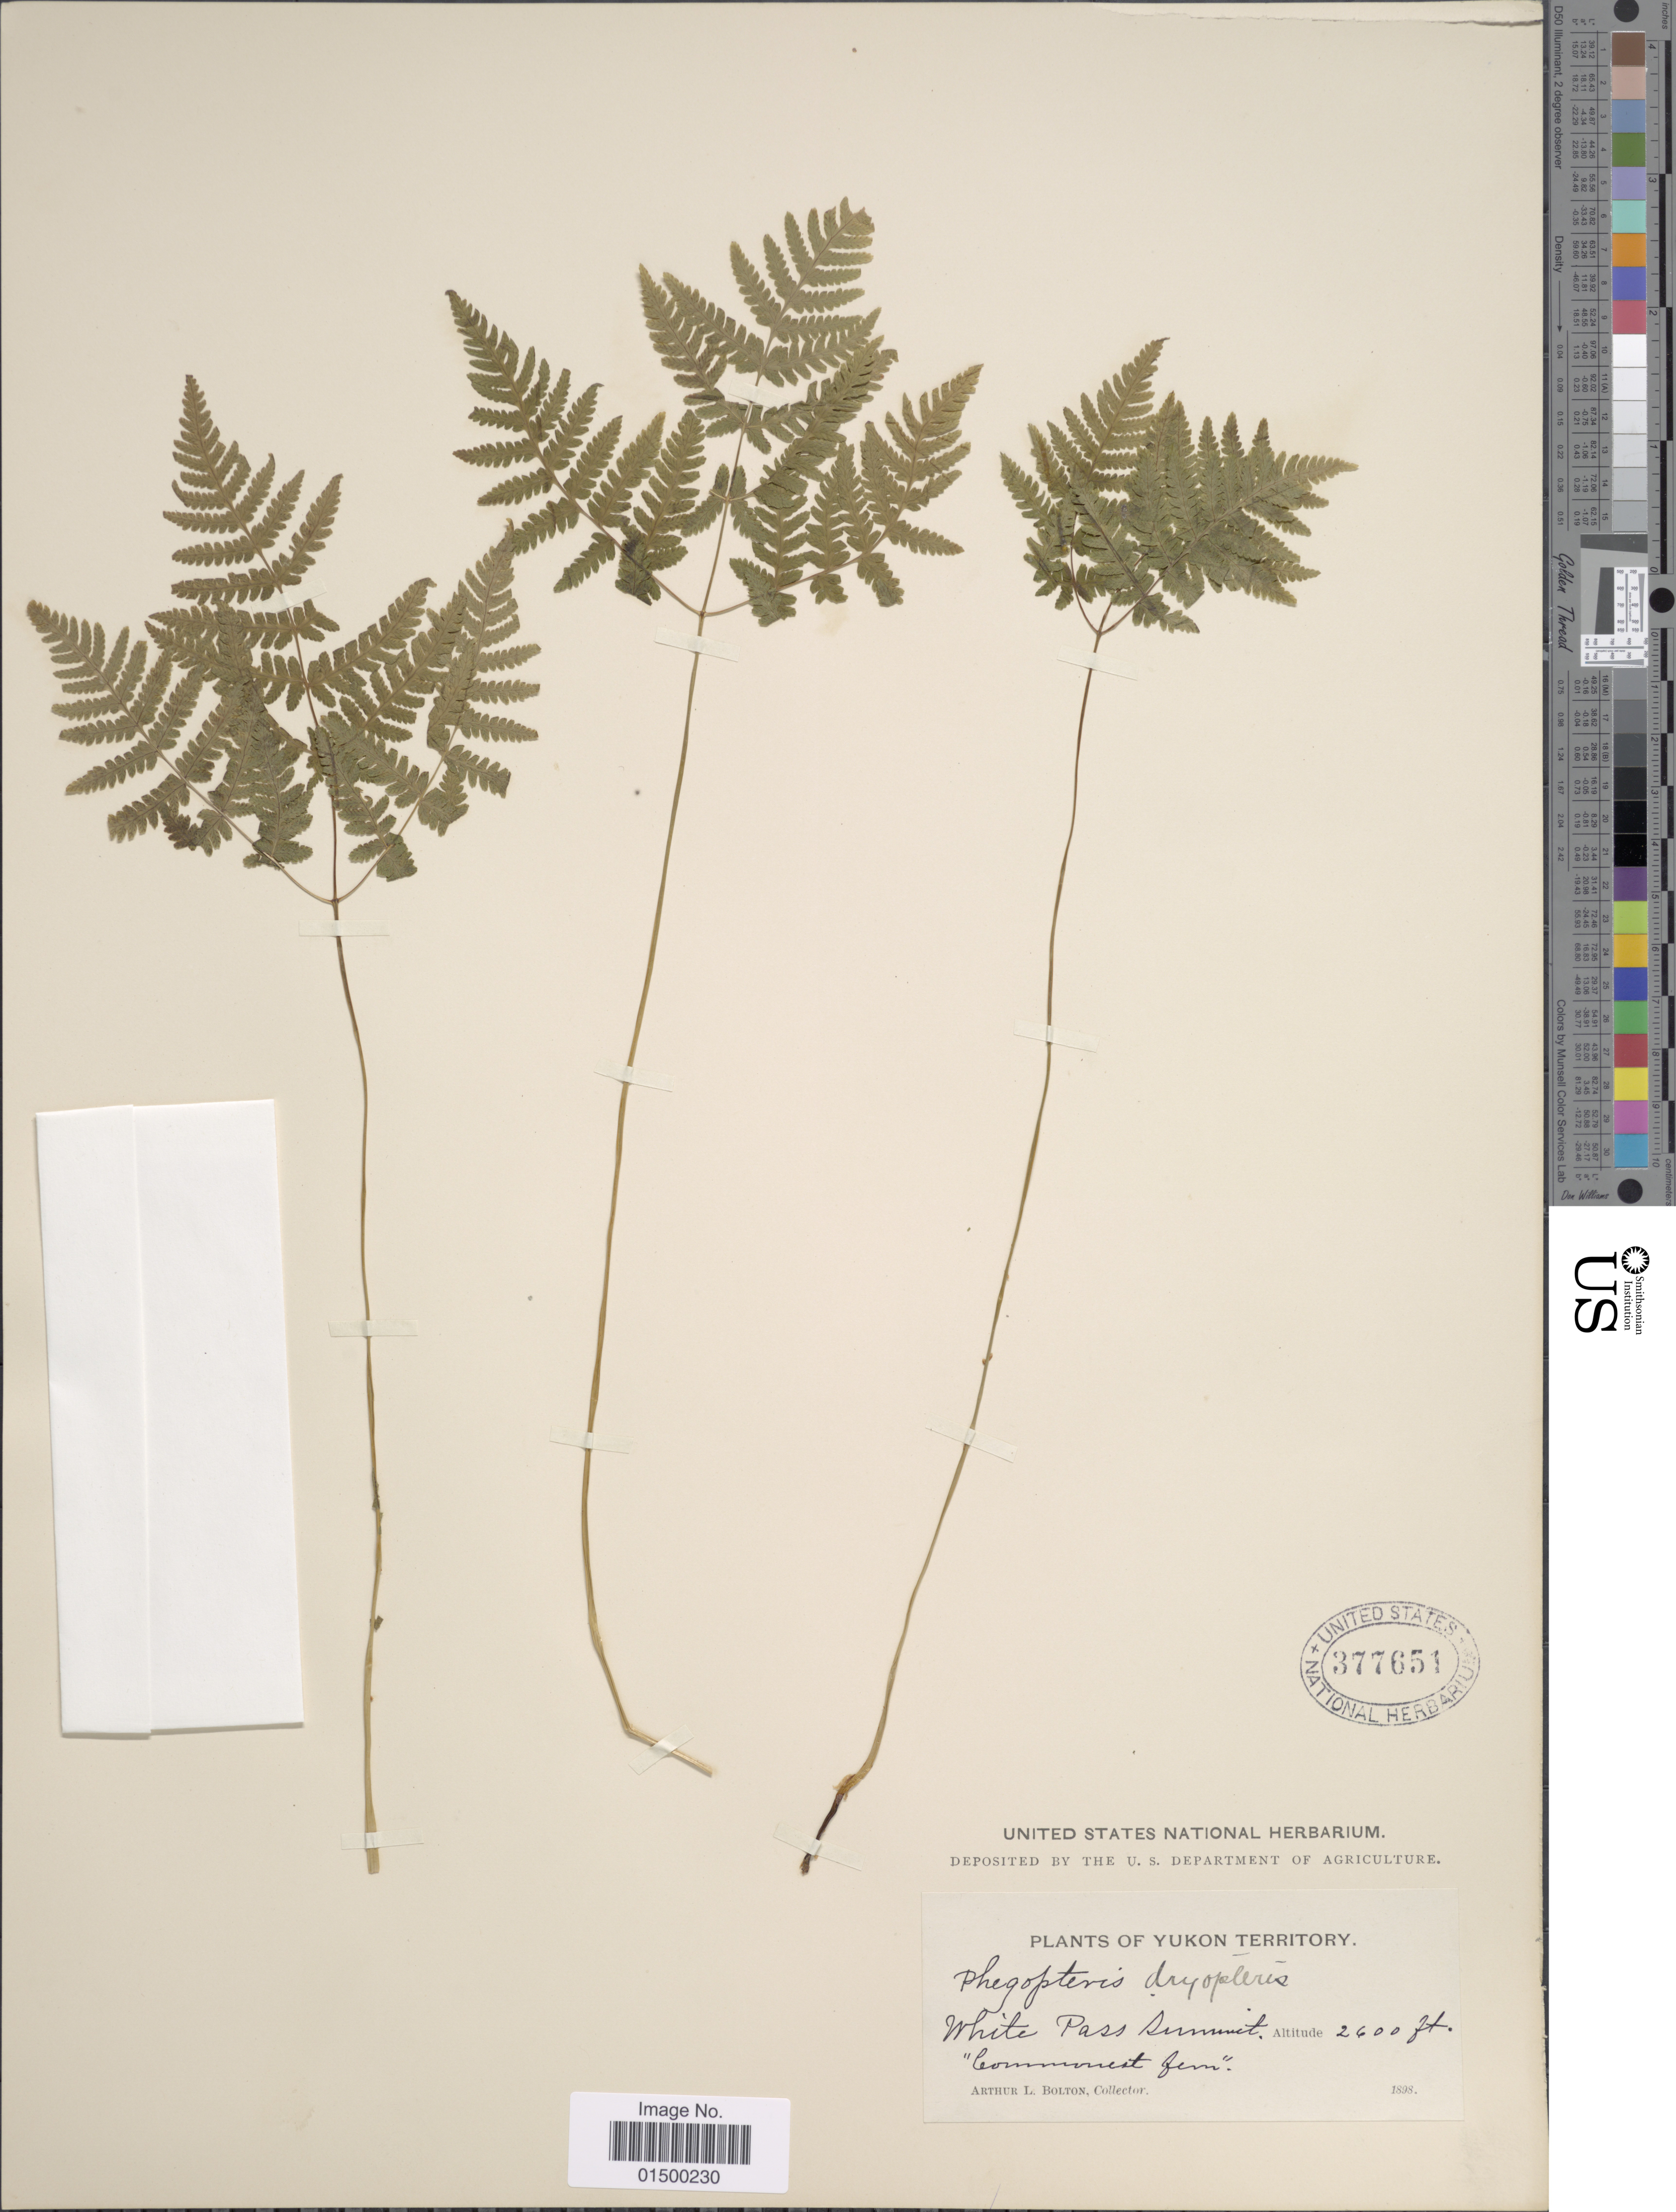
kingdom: Plantae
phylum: Tracheophyta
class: Polypodiopsida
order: Polypodiales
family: Cystopteridaceae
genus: Gymnocarpium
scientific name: Gymnocarpium disjunctum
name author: (Rupr.) Ching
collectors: A. Bolton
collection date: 1898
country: Canada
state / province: Yukon Territory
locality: White Pass Summit.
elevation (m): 792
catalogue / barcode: US 377651